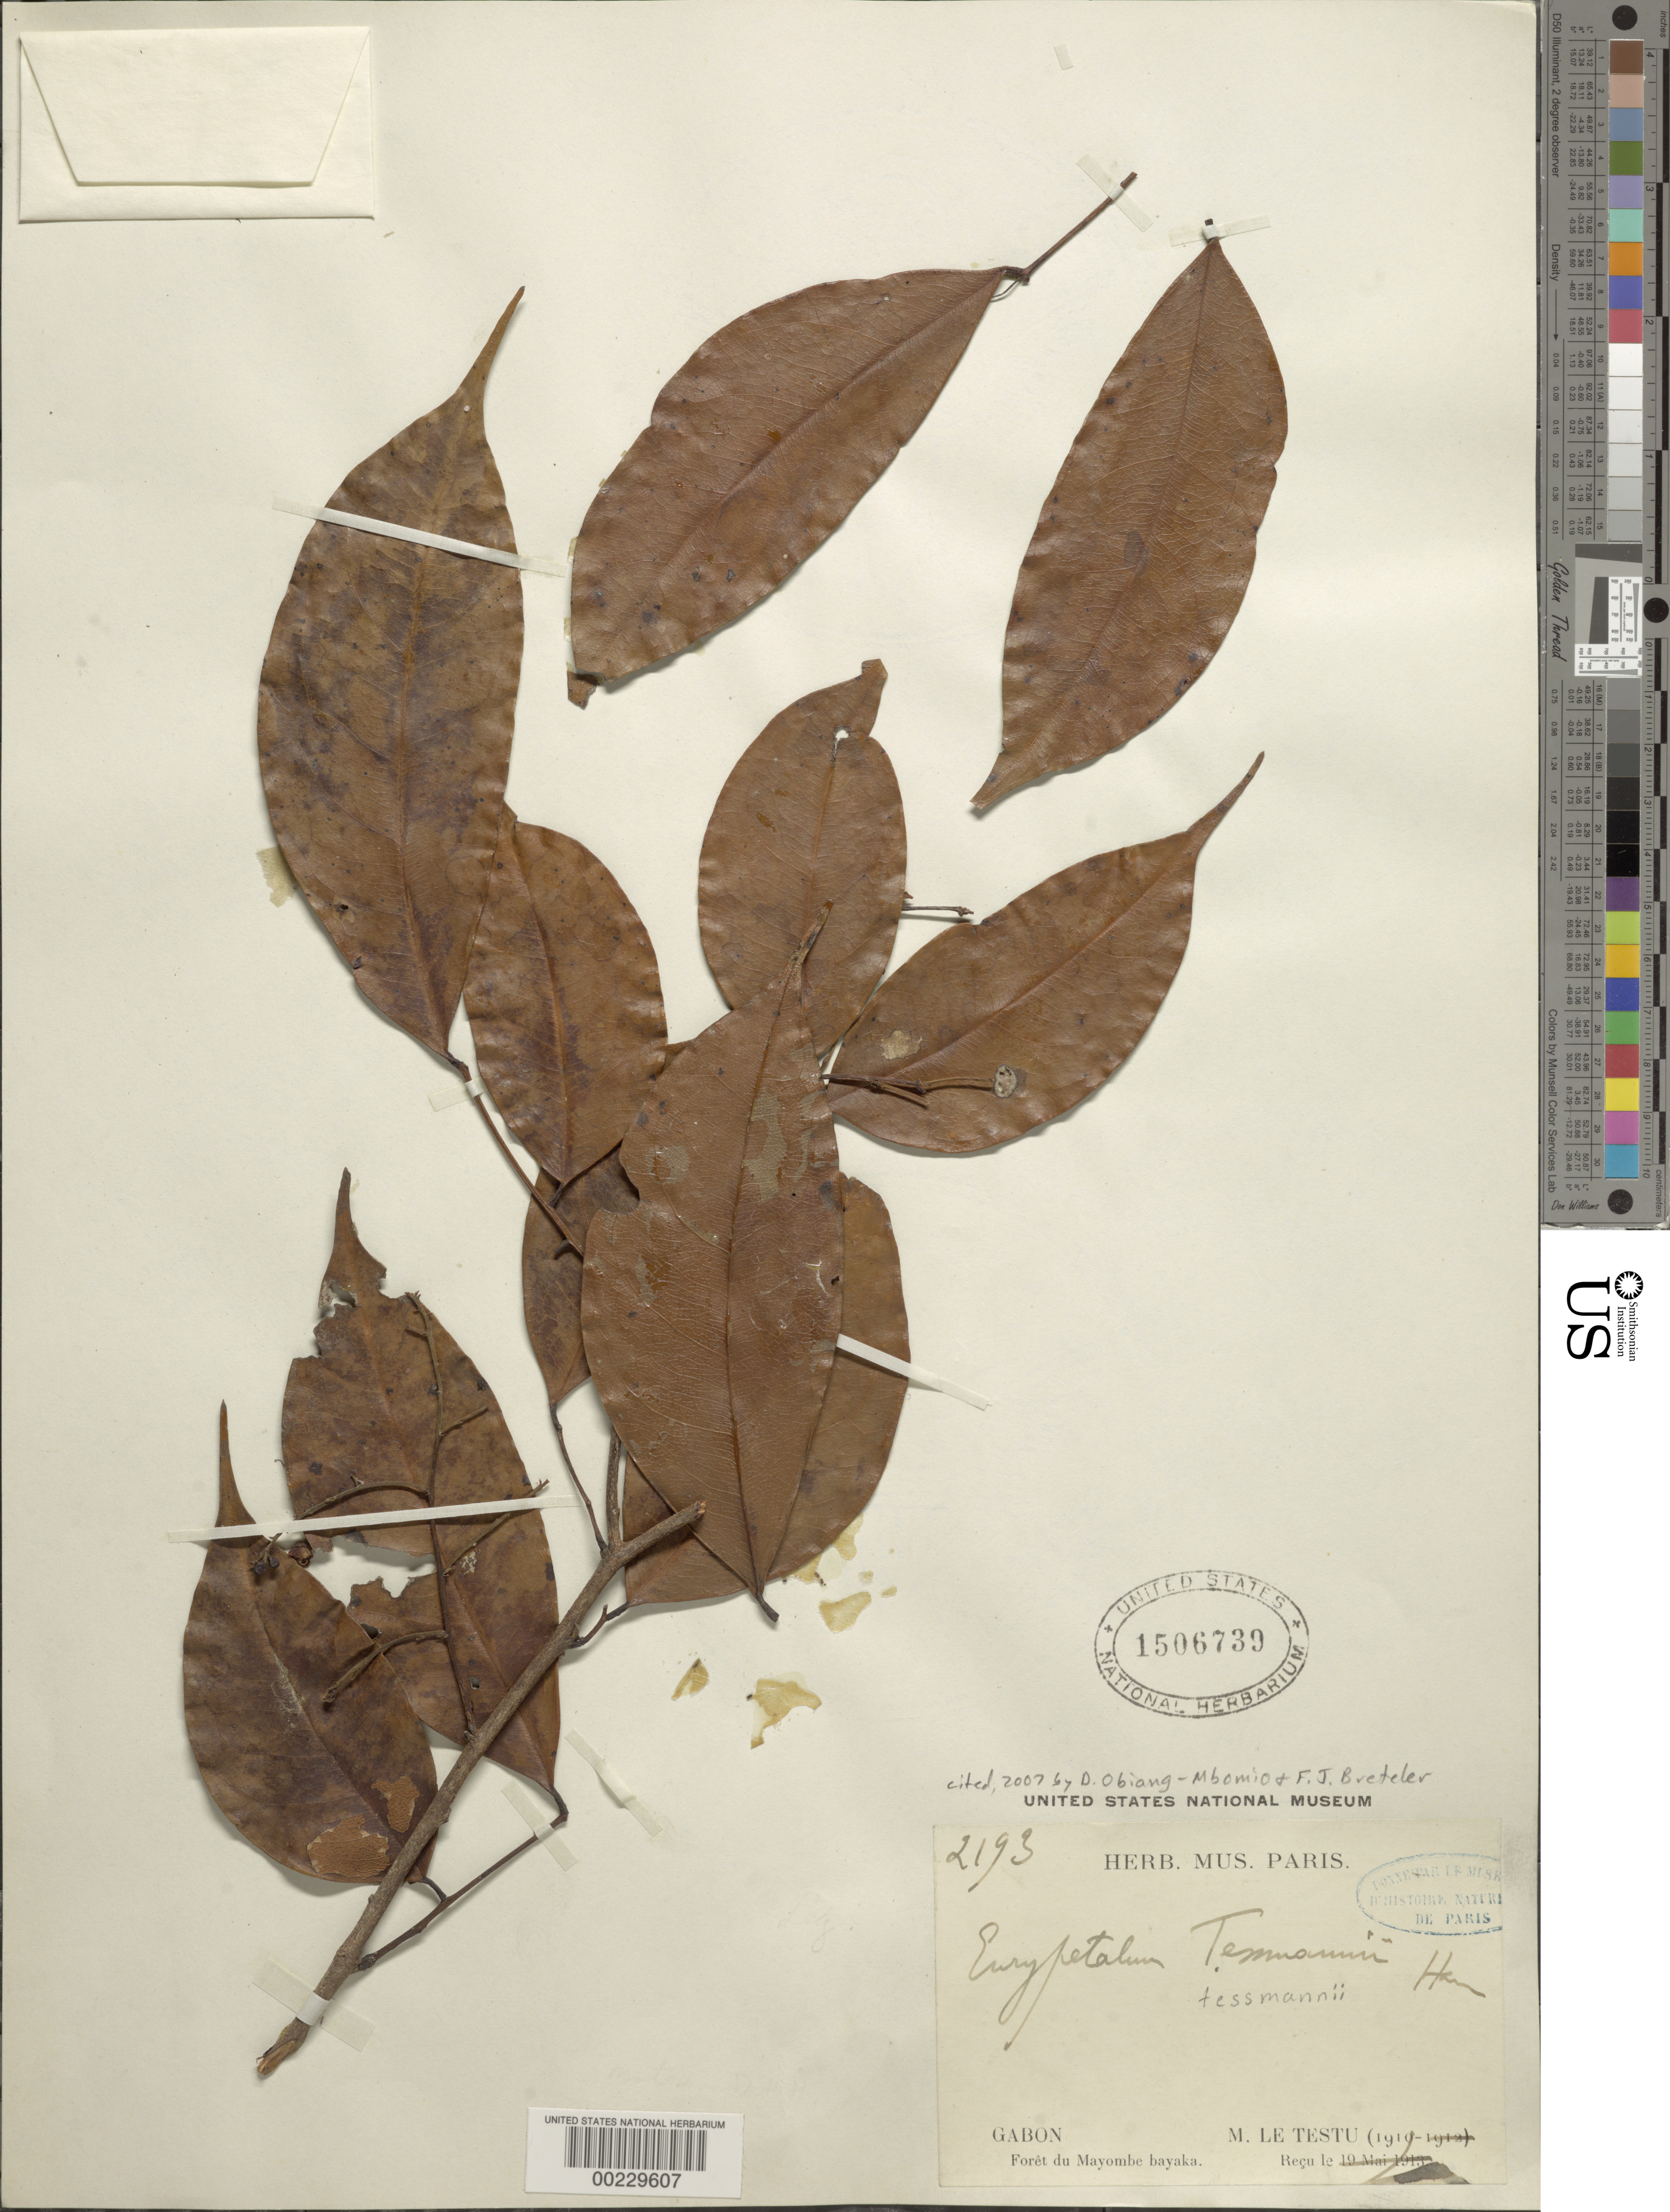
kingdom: Plantae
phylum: Tracheophyta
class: Magnoliopsida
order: Fabales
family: Fabaceae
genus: Eurypetalum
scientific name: Eurypetalum tessmannii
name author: Harms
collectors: G. Le Testu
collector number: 2193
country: Gabon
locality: Foret du mayombe Bayaka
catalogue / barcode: US 1506739